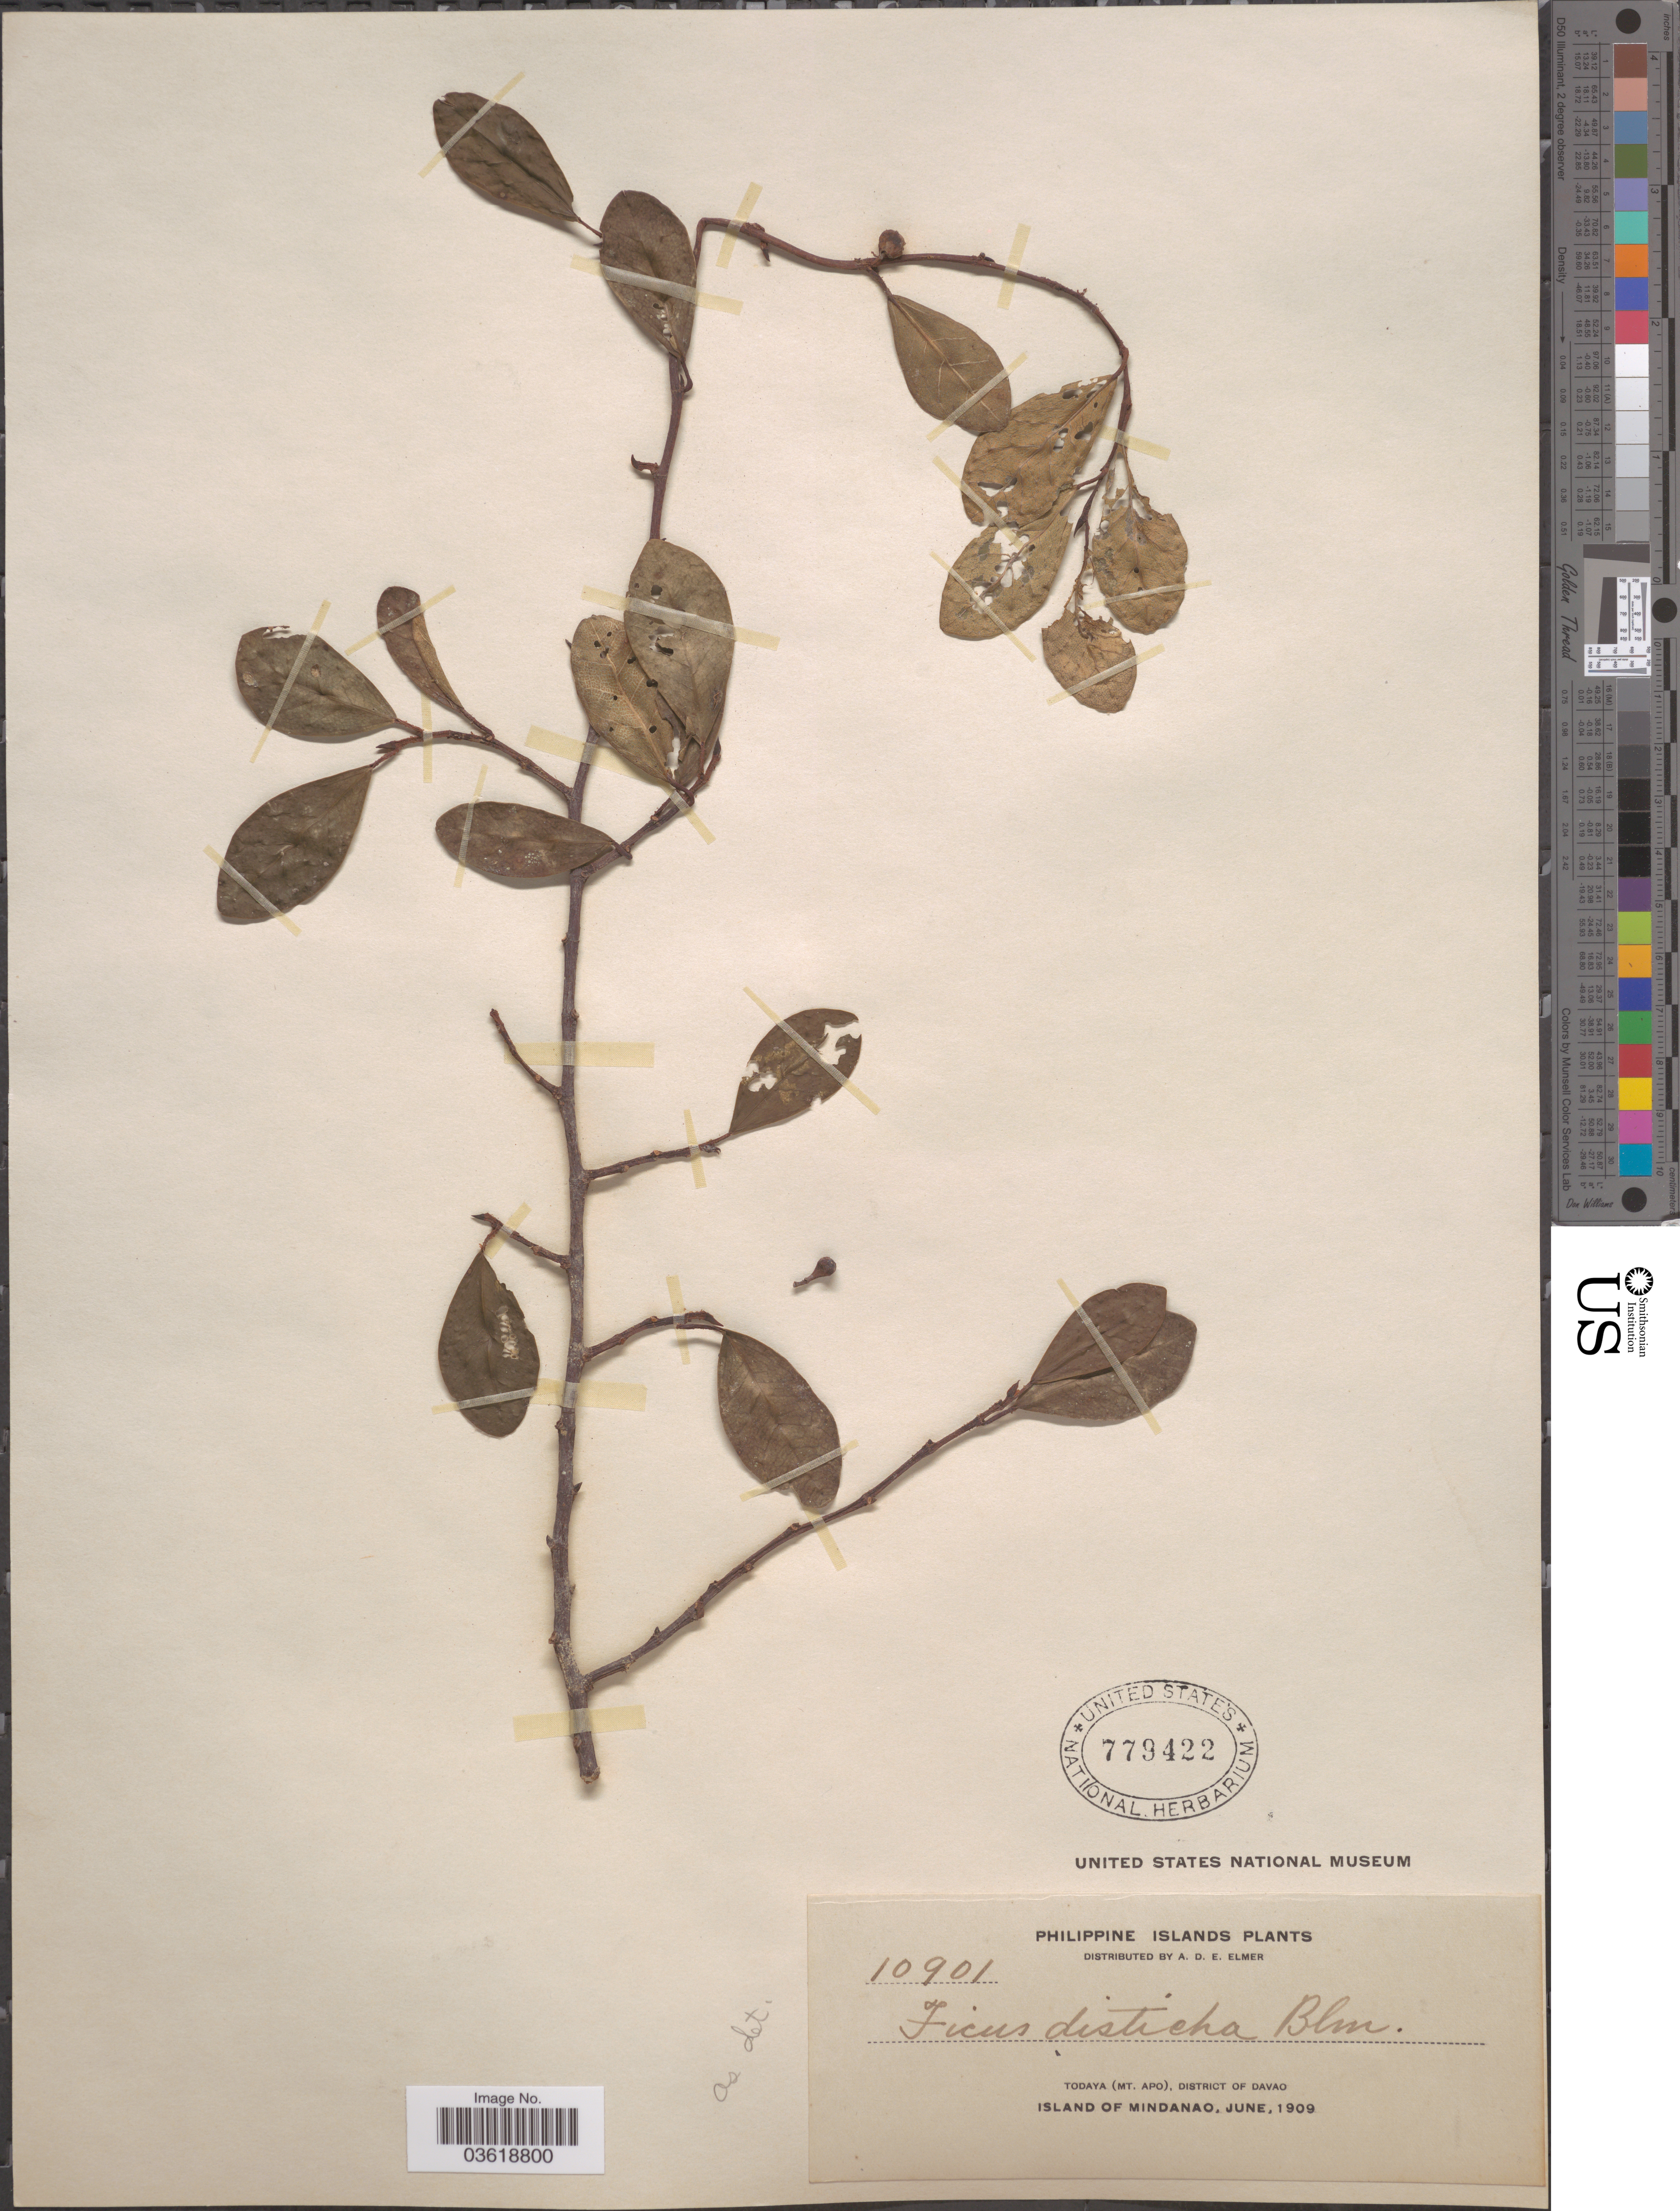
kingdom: Plantae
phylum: Tracheophyta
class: Magnoliopsida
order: Rosales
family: Moraceae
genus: Ficus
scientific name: Ficus disticha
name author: Blume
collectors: A. D. E. Elmer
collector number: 10901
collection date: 1909-06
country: Philippines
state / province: Davao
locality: Philippine Islands. Todaya (Mt. Apo), District of Davao. Island of Mindanao.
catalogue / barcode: US 779422